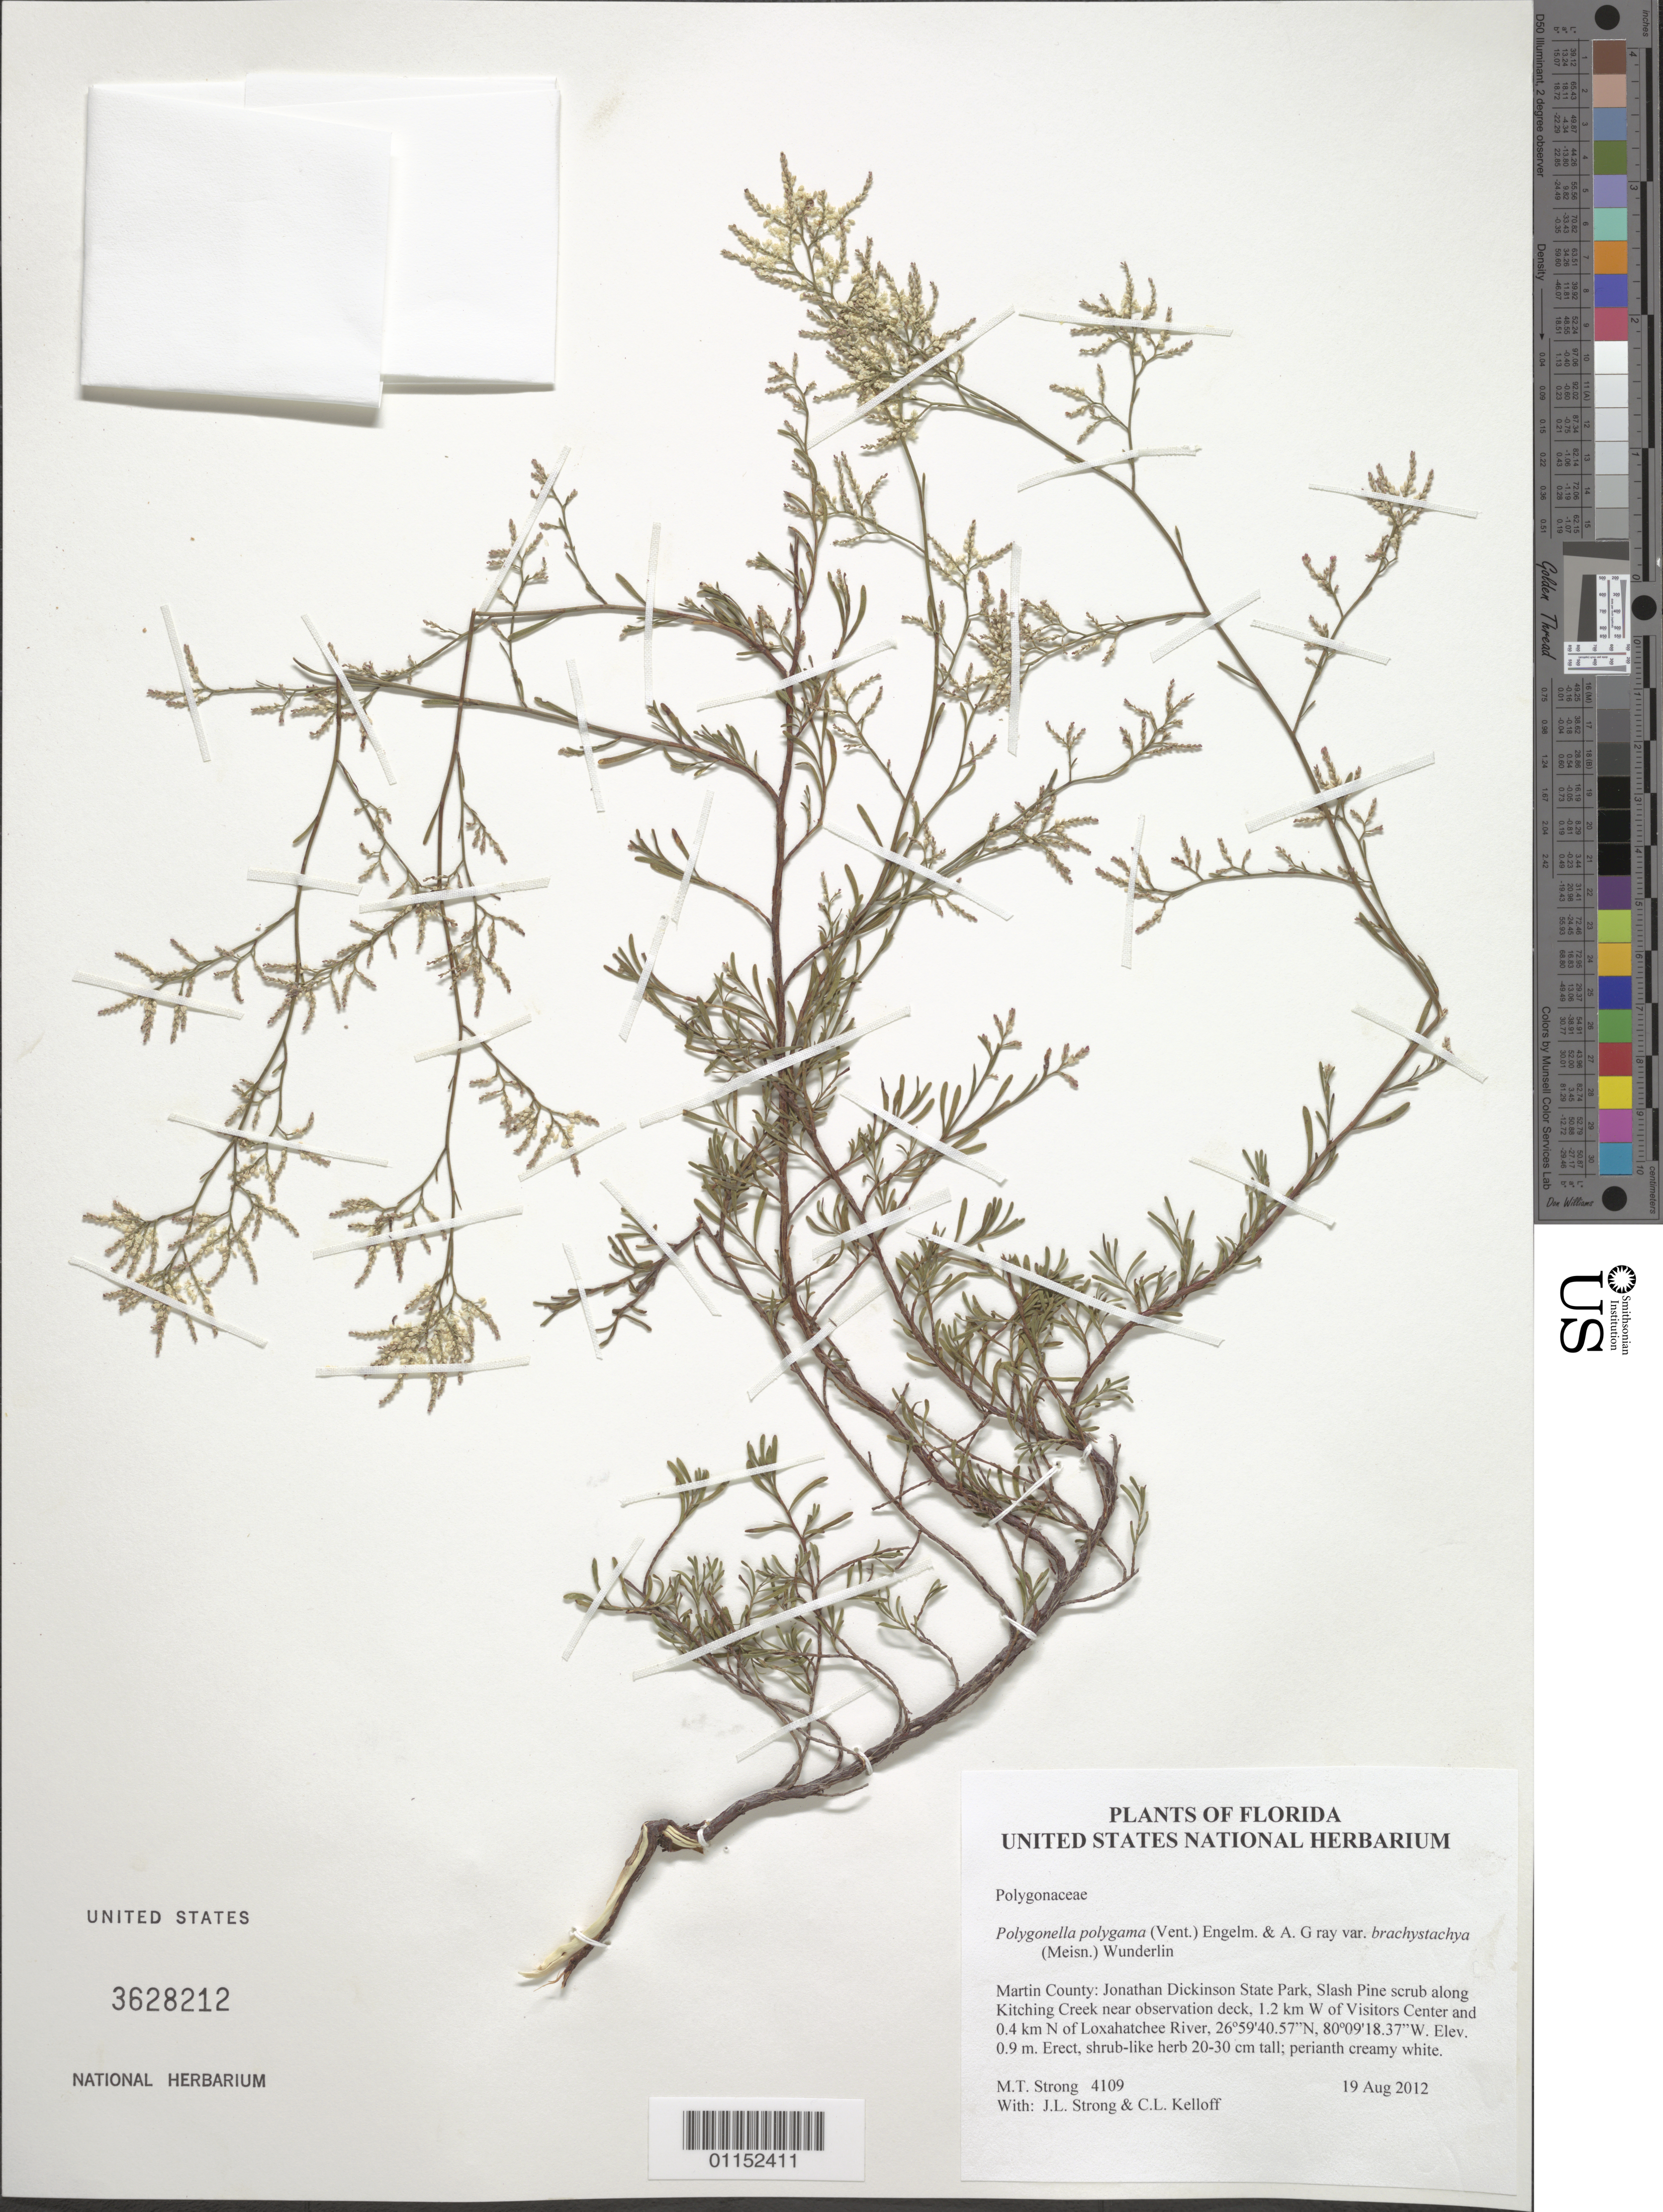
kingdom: Plantae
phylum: Tracheophyta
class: Magnoliopsida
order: Caryophyllales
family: Polygonaceae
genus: Polygonella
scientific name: Polygonella polygama var. brachystachya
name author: (Meisn.) Wunderlin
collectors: M. T. Strong, J. L. Strong & C. L. Kelloff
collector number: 4109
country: United States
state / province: Florida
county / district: Martin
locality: Jonathan Dickinson State Park, Slash Pine scrub along Kitching Creek near observation deck. W of Visitors Center and N of Loxathatchee River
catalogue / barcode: US 3628212